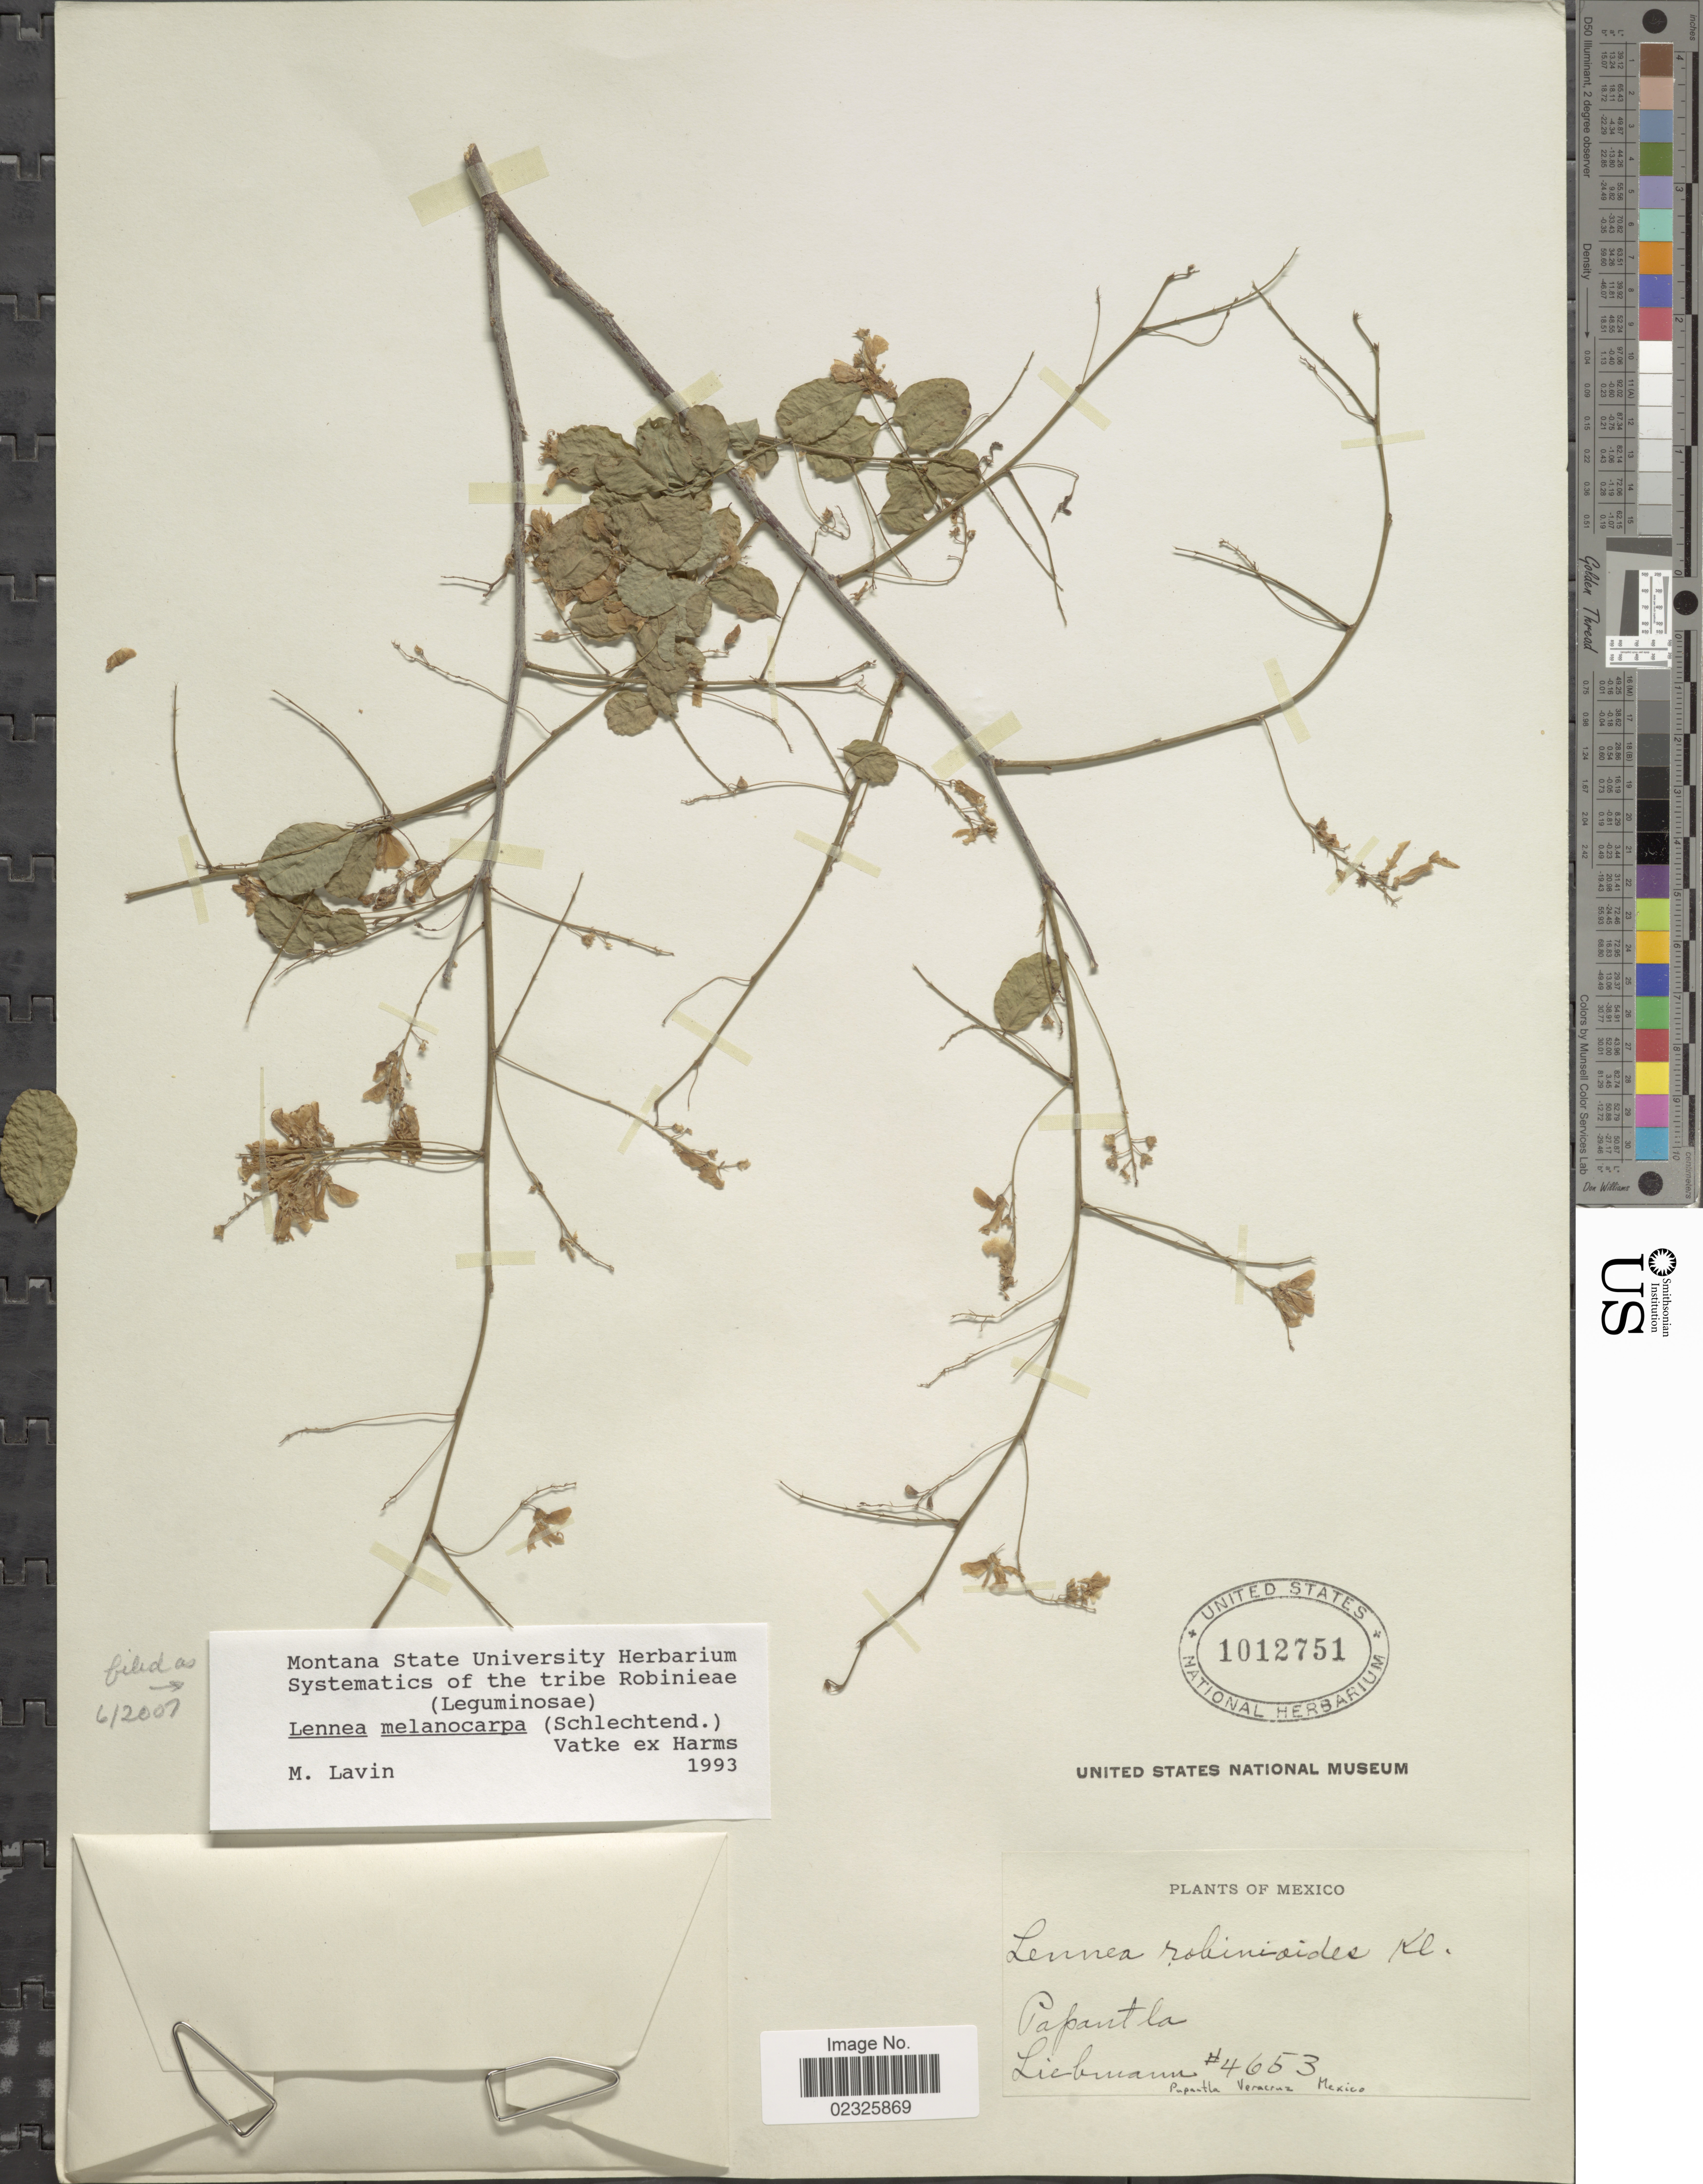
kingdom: Plantae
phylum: Tracheophyta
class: Magnoliopsida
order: Fabales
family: Fabaceae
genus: Lennea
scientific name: Lennea melanocarpa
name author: (Schltdl.) Vatke ex Harms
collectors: Liebmann, --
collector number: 4653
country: Mexico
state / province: Veracruz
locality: Papantla, Veracruz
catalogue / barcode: US 1012751